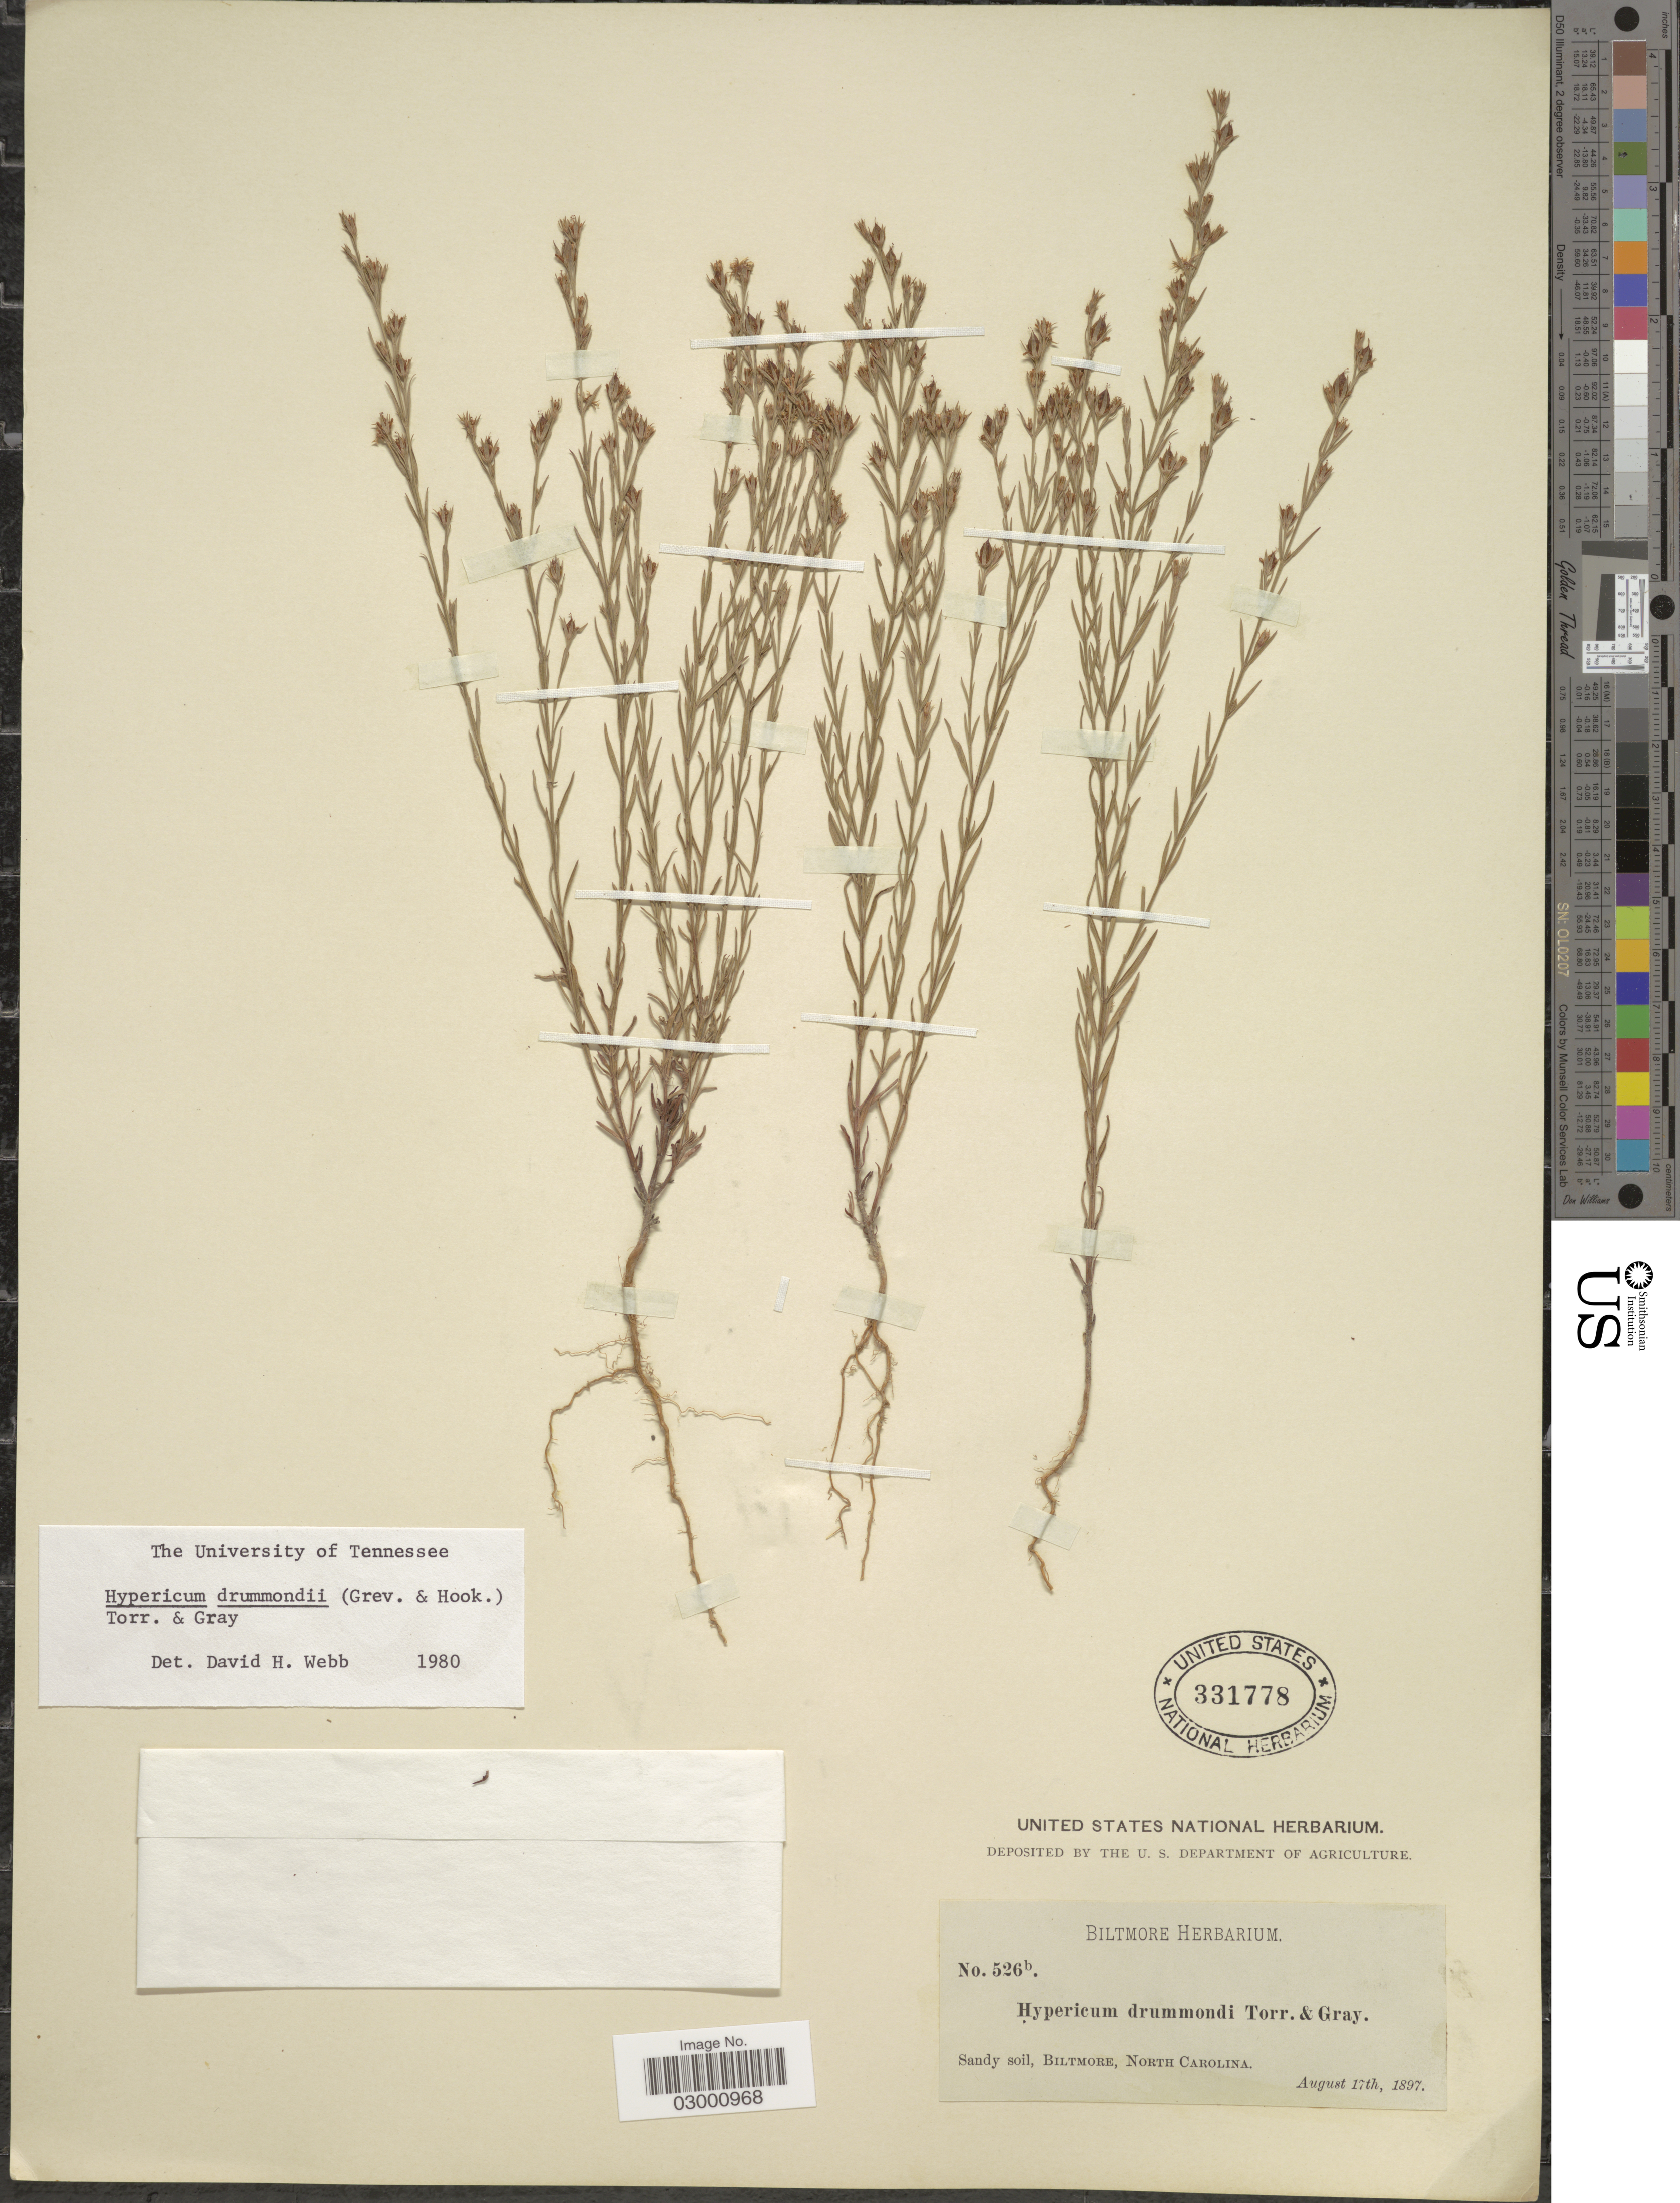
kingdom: Plantae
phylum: Tracheophyta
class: Magnoliopsida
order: Malpighiales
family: Hypericaceae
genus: Hypericum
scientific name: Hypericum drummondii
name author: (Grev. & Hook.) Torr. & A. Gray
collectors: ex herb. Biltmore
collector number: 526b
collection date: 1897-08-17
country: United States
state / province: North Carolina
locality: Biltmore.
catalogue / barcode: US 331778